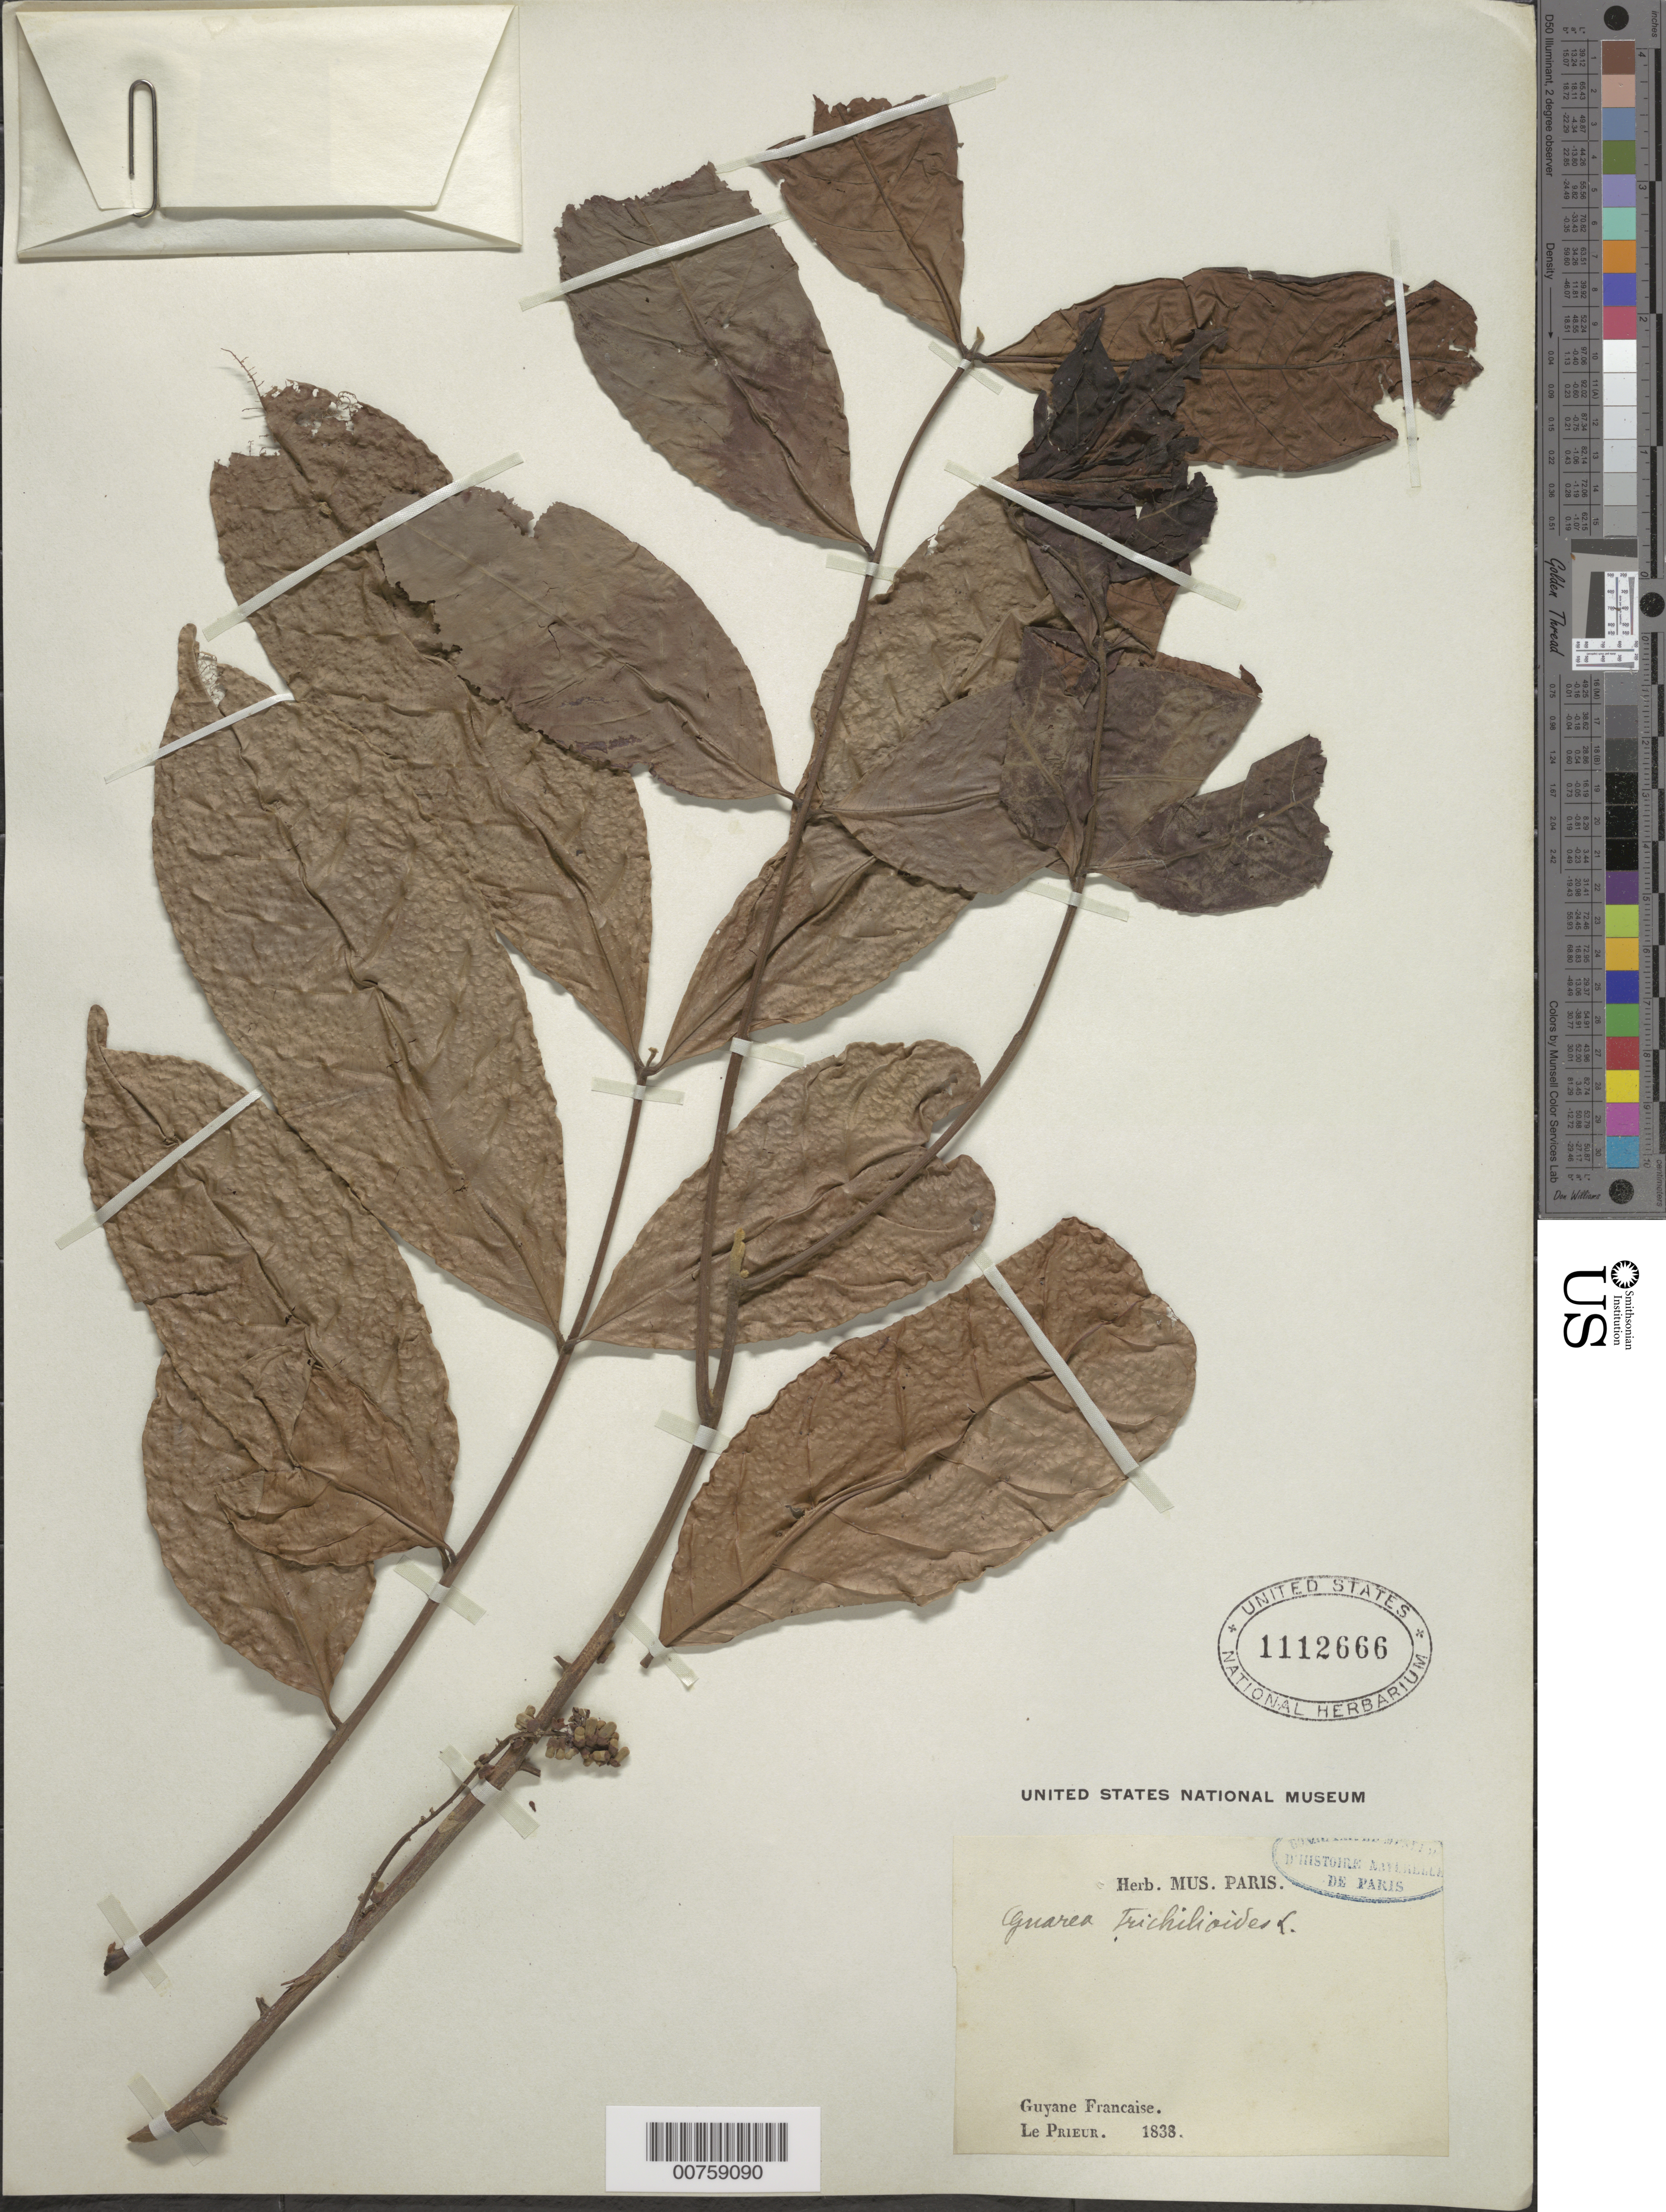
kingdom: Plantae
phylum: Tracheophyta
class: Magnoliopsida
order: Sapindales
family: Meliaceae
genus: Guarea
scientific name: Guarea guidonia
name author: (L.) Sleumer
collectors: F. M. R. Leprieur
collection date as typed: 1838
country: French Guiana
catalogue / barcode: US 1112666